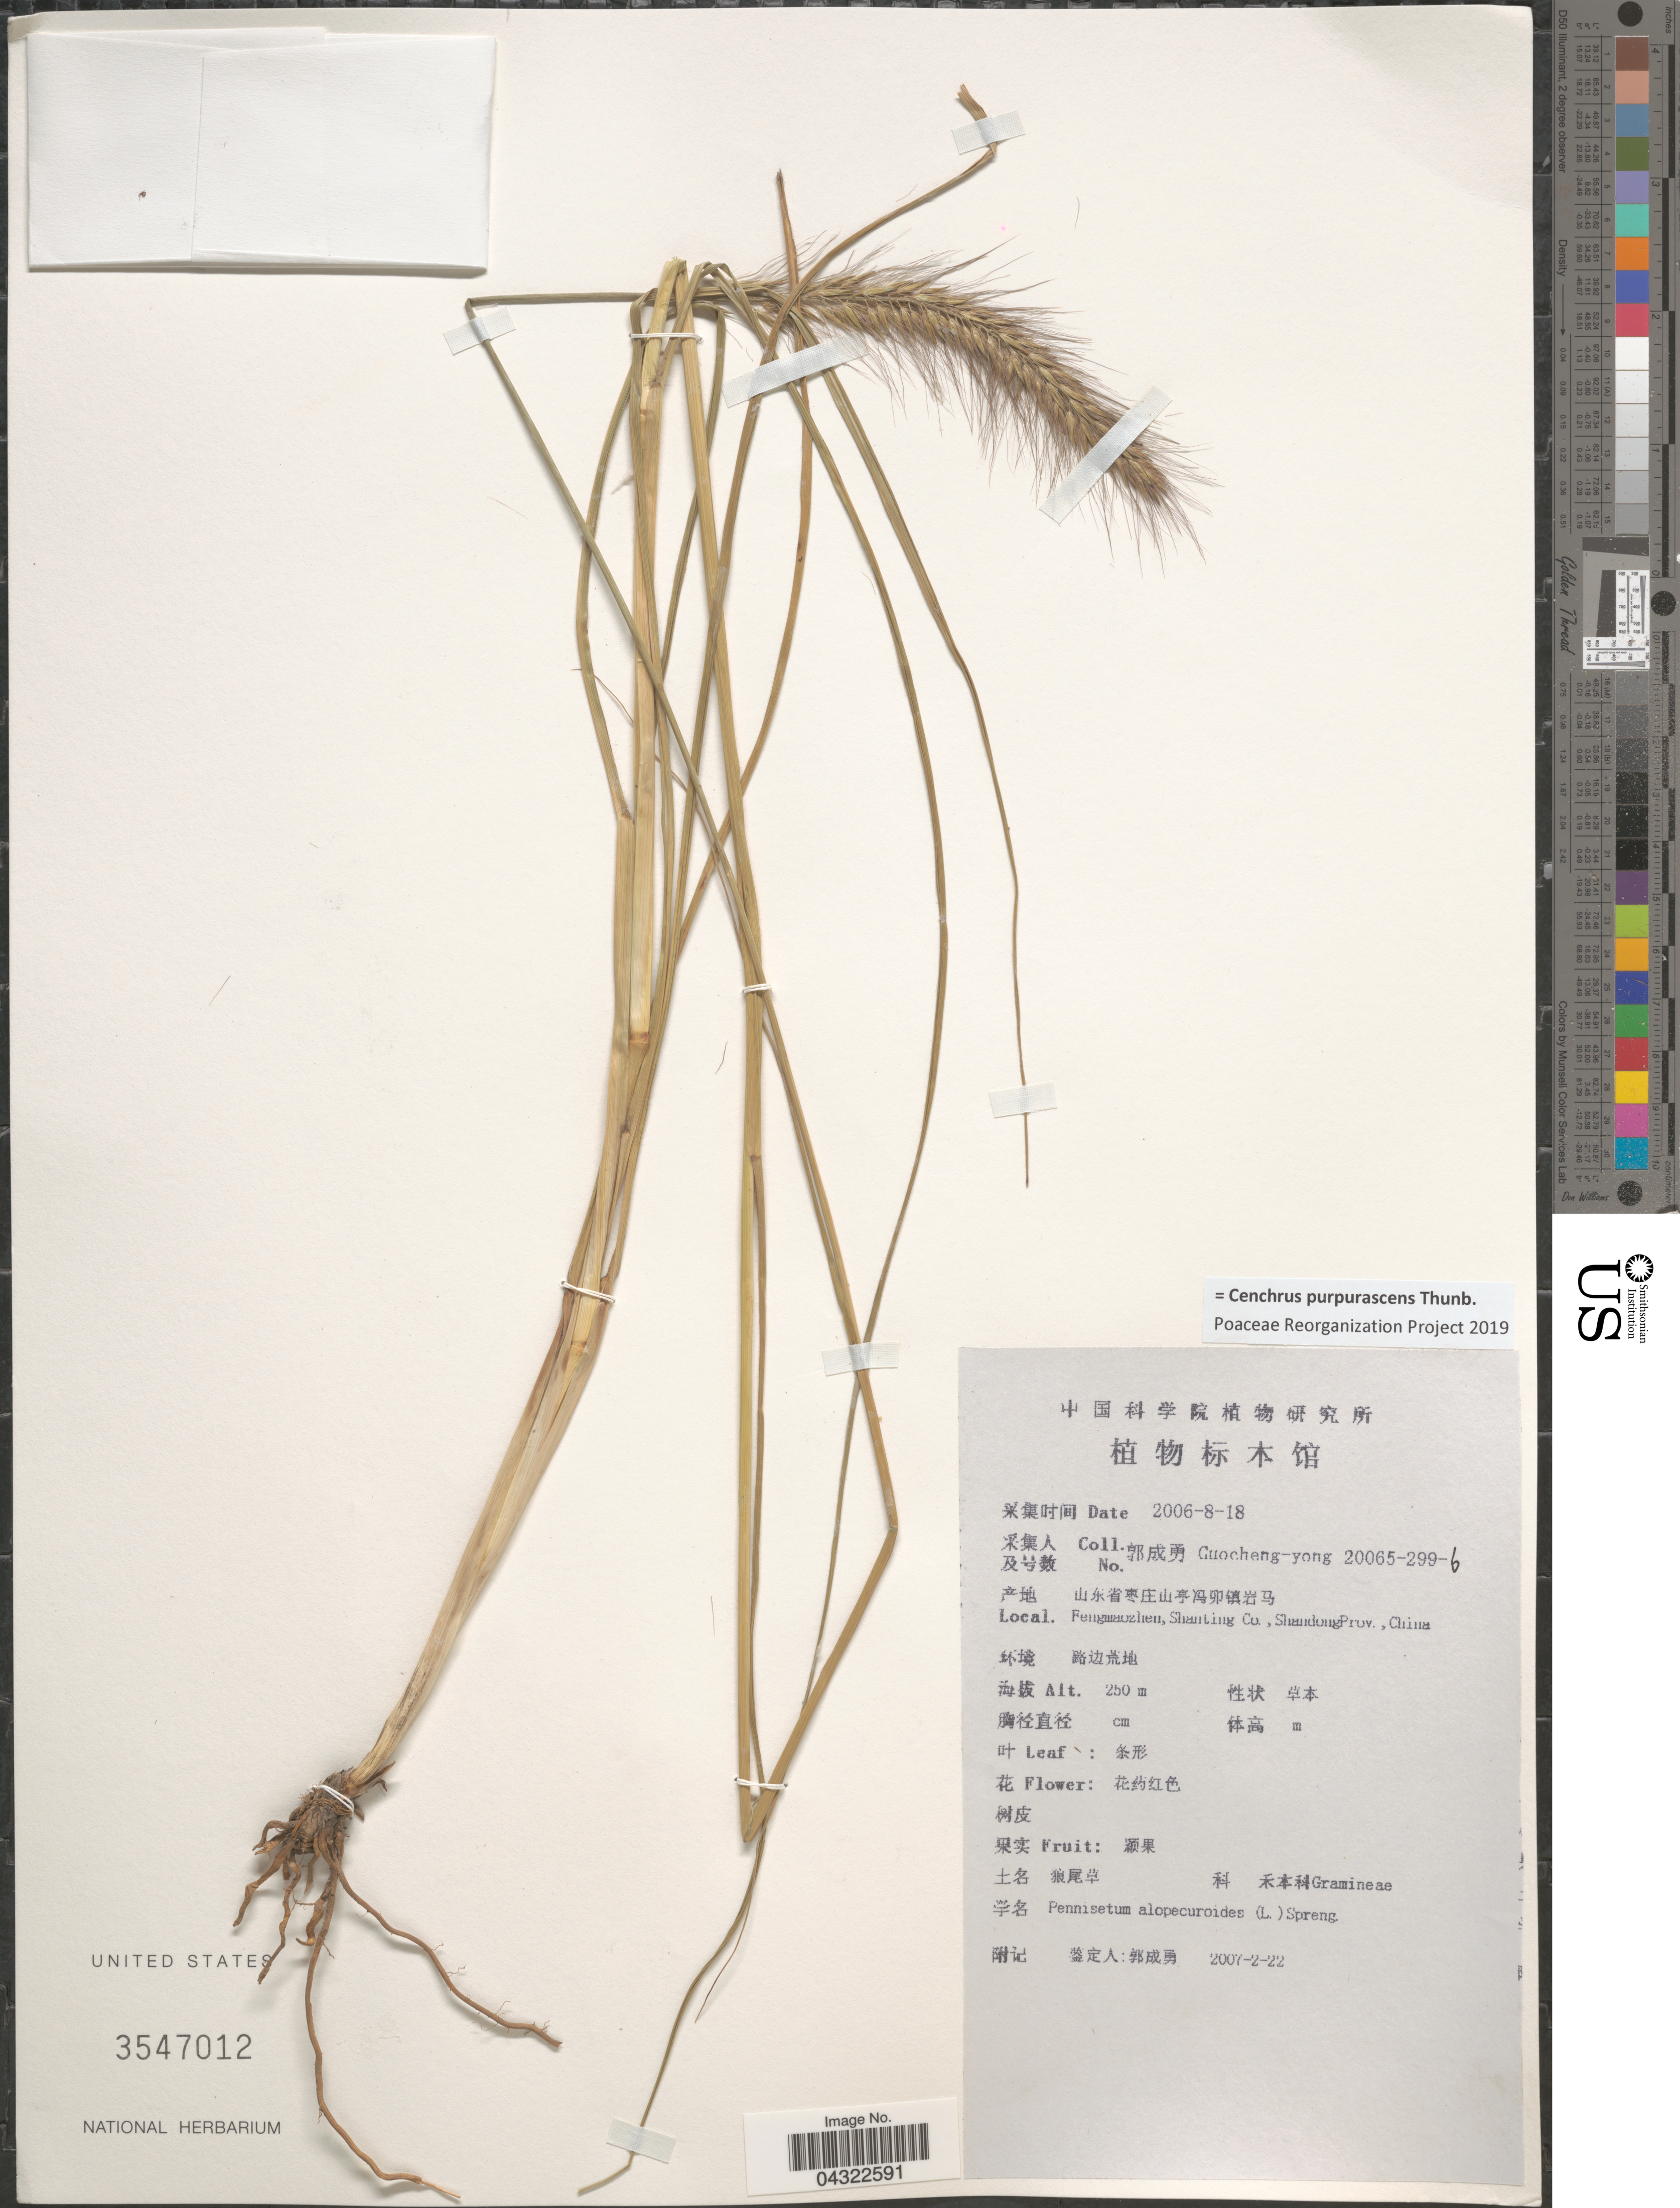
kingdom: Plantae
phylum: Tracheophyta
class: Liliopsida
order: Poales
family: Poaceae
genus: Cenchrus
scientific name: Cenchrus purpurascens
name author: Thunb.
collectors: Guo cheng-yong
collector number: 20065-299-6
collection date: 2006-08-18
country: China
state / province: Shandong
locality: Fengmaozhen, Shanting Co.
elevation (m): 250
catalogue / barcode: US 3547012